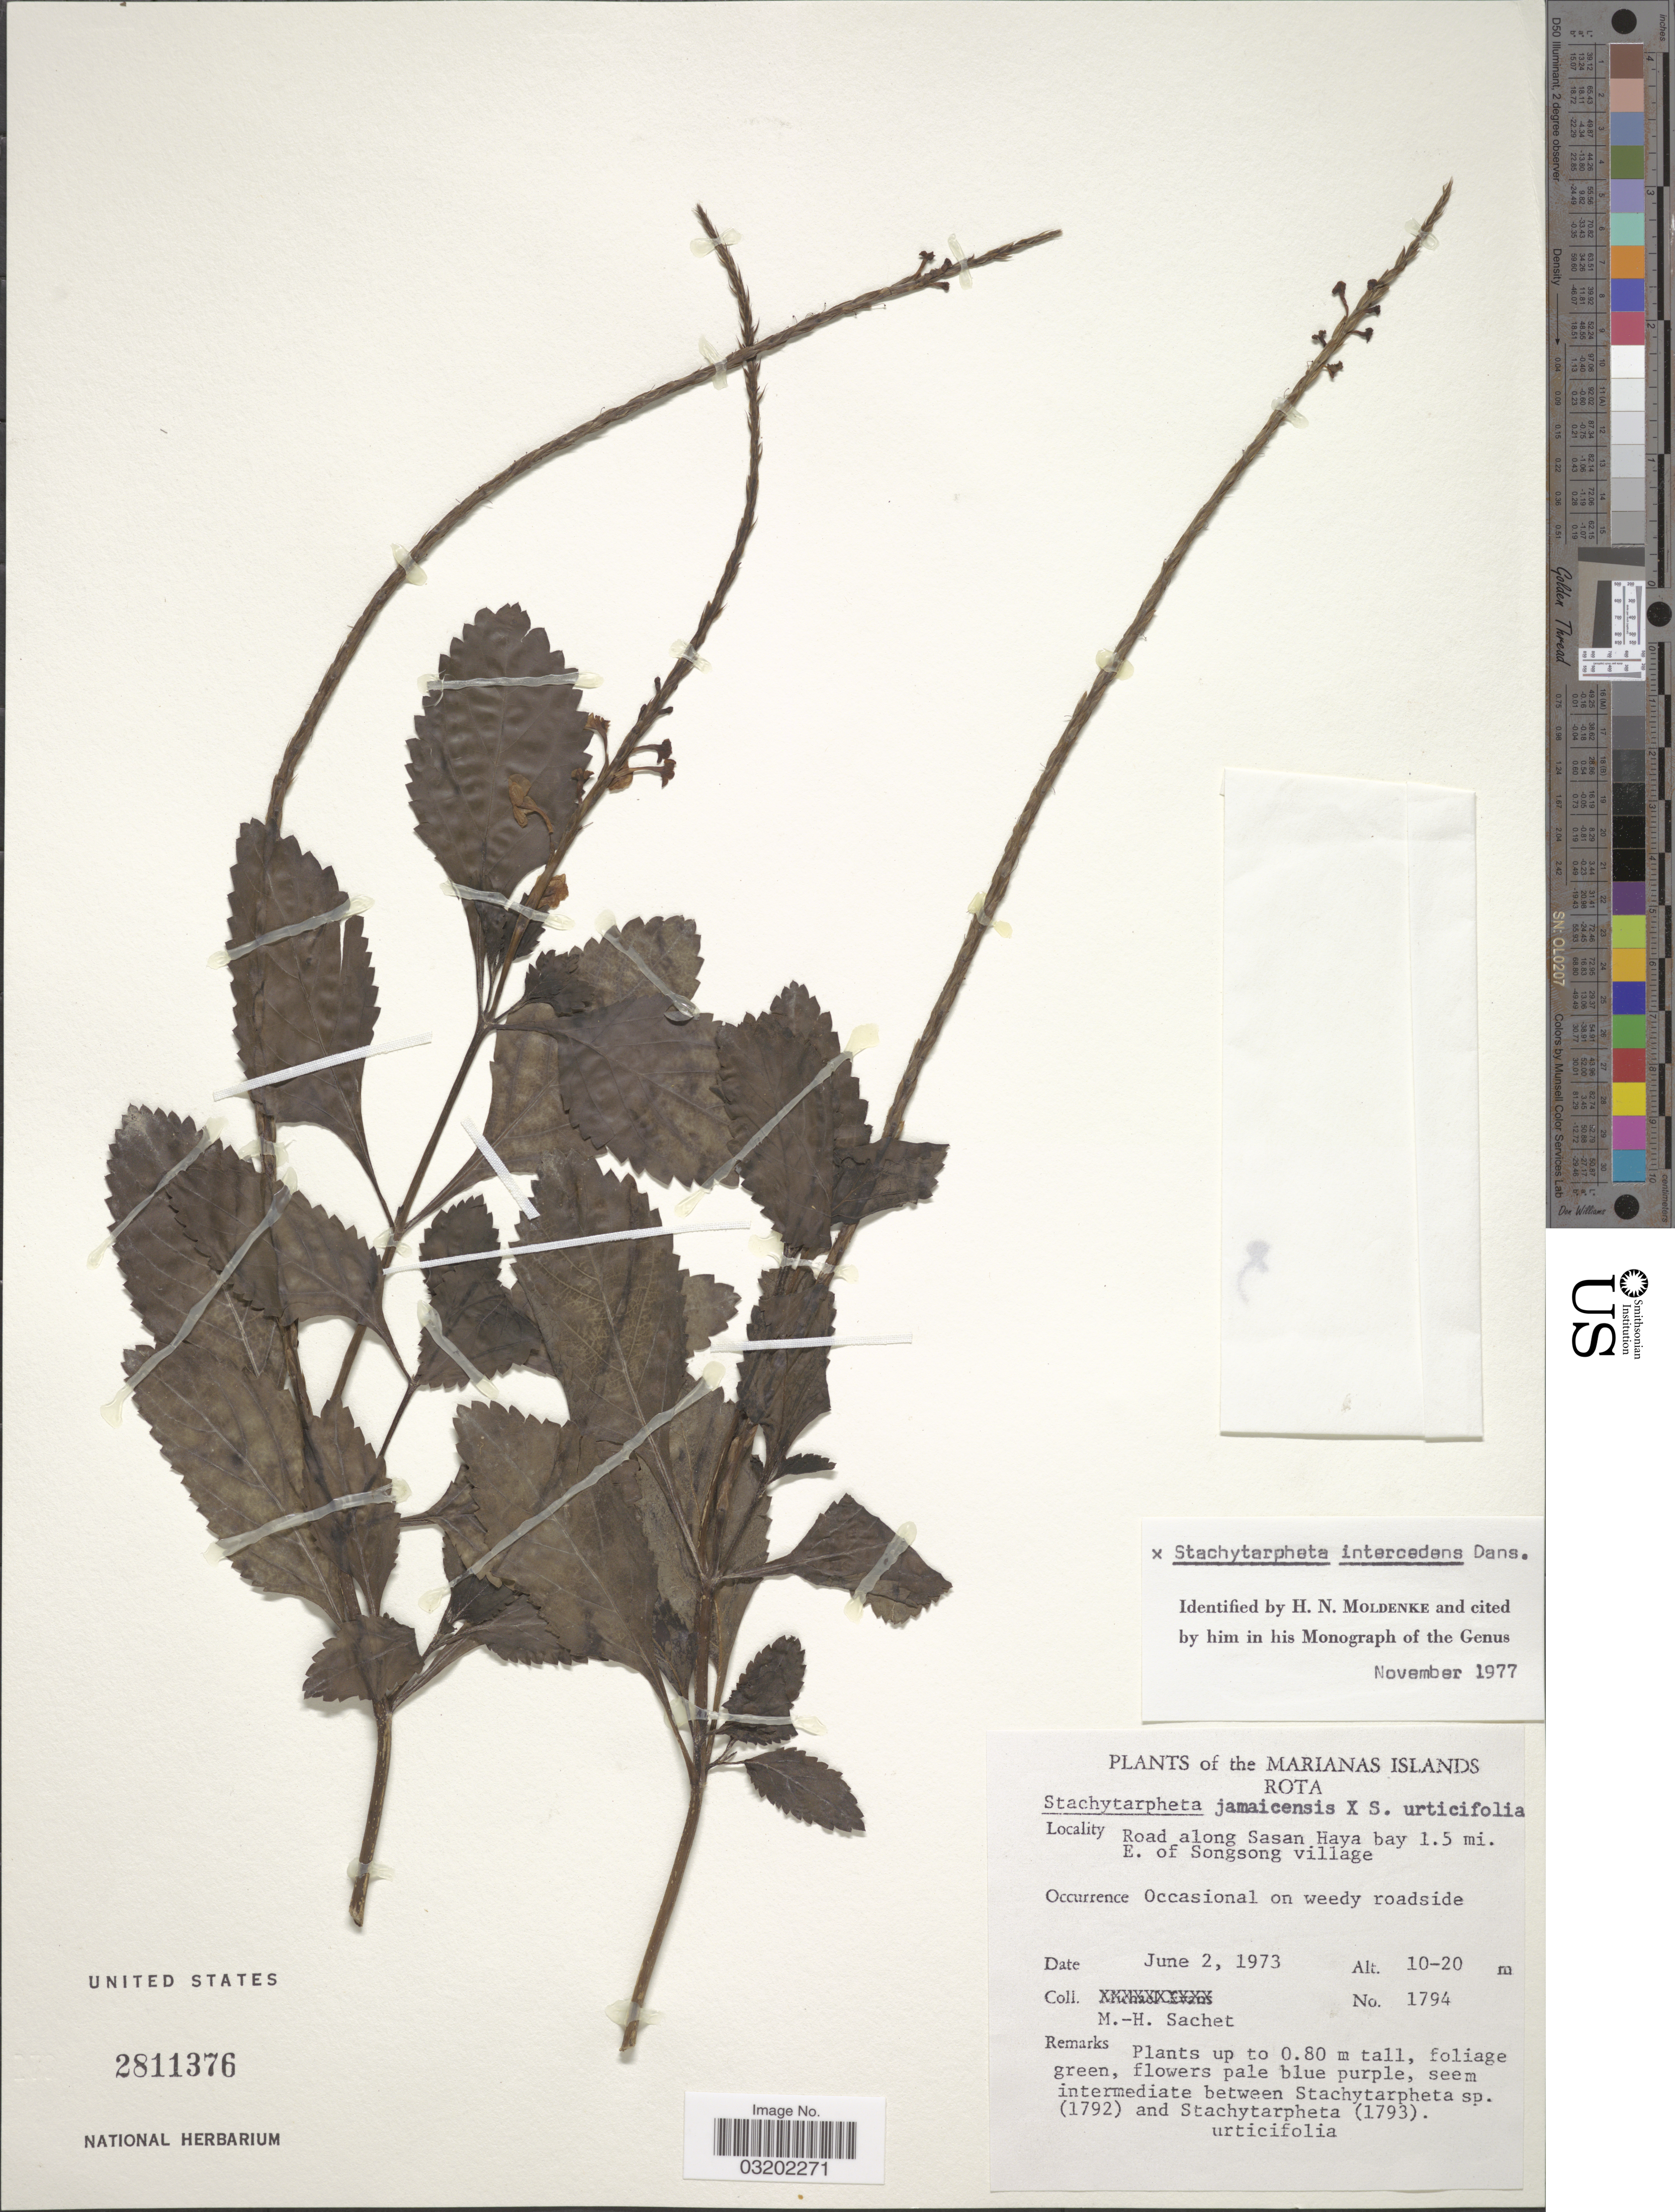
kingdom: Plantae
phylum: Tracheophyta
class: Magnoliopsida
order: Lamiales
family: Verbenaceae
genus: Stachytarpheta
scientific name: Stachytarpheta x intercedens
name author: Danser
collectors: M.-H. Sachet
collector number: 1794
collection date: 1973-06-02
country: Northern Mariana Islands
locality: Marianas Islands. Rota. Road along Sasan Haya bay 1.5 mi. E. of Songsong village.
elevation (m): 10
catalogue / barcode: US 2811376